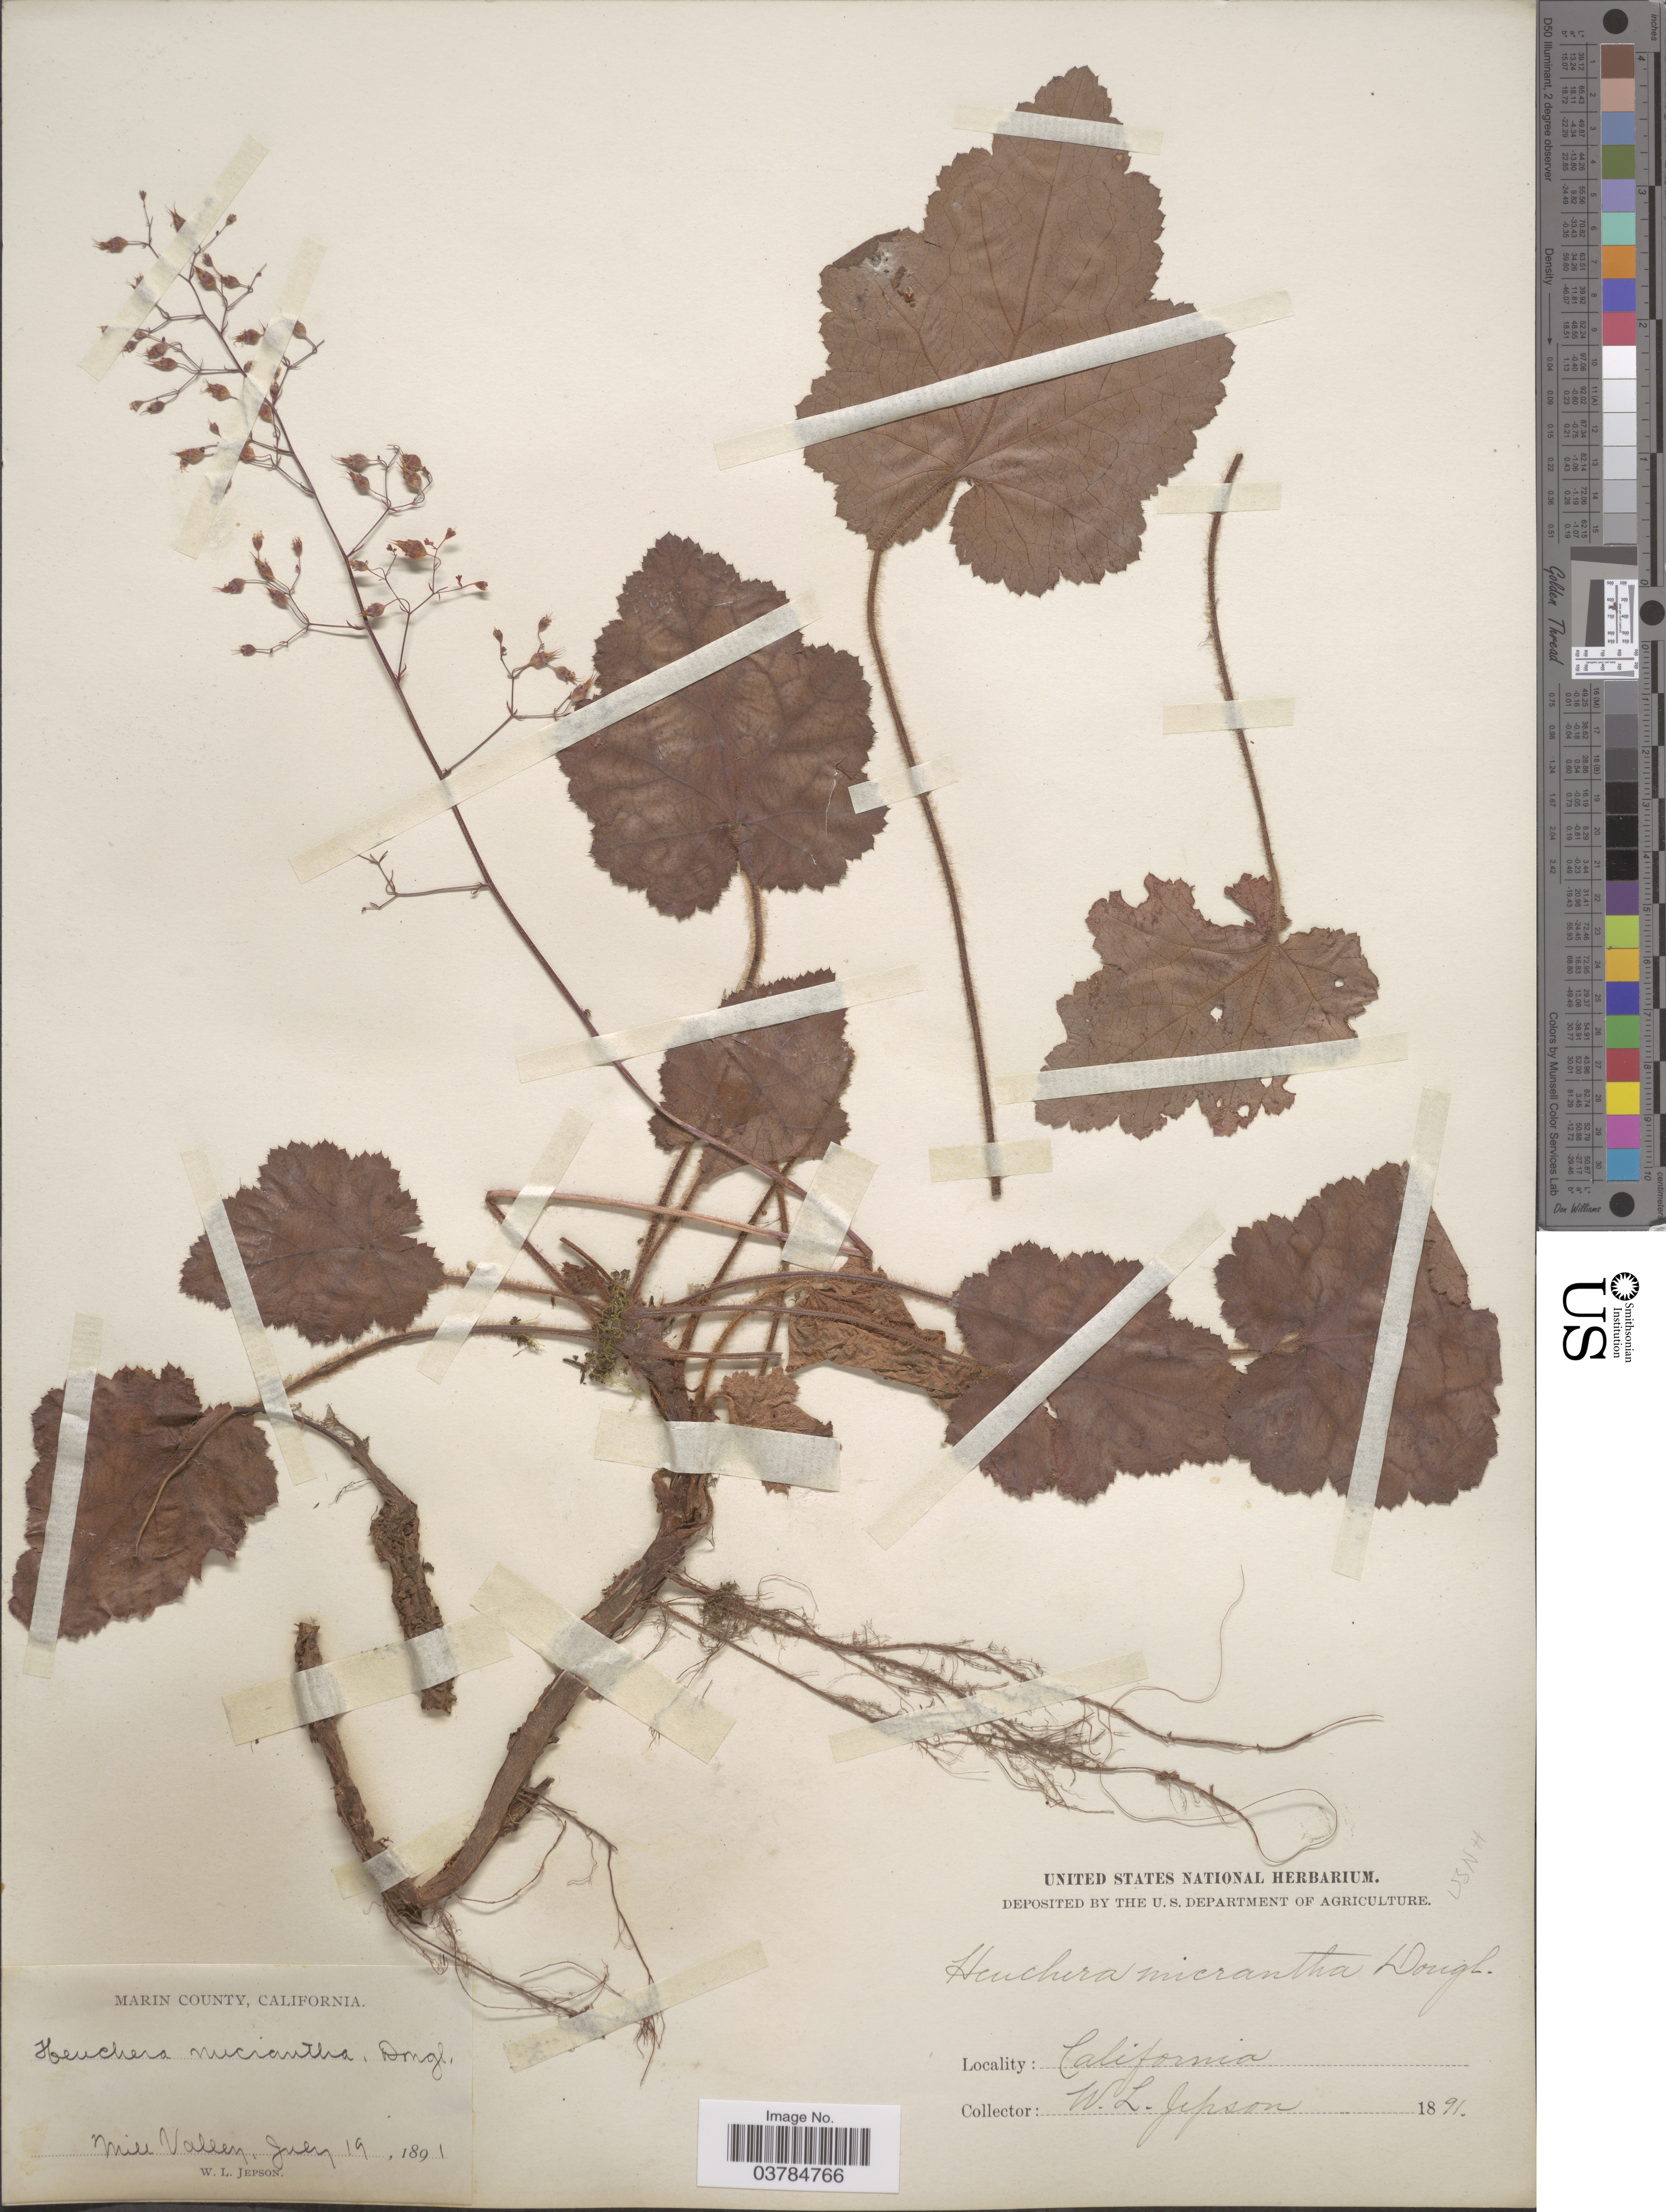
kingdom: Plantae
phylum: Tracheophyta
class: Magnoliopsida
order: Saxifragales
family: Saxifragaceae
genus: Heuchera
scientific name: Heuchera micrantha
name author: Douglas ex Lindl.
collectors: W. L. Jepson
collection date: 1891-07-19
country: United States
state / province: California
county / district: Marin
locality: Marin County. Mill Valley.